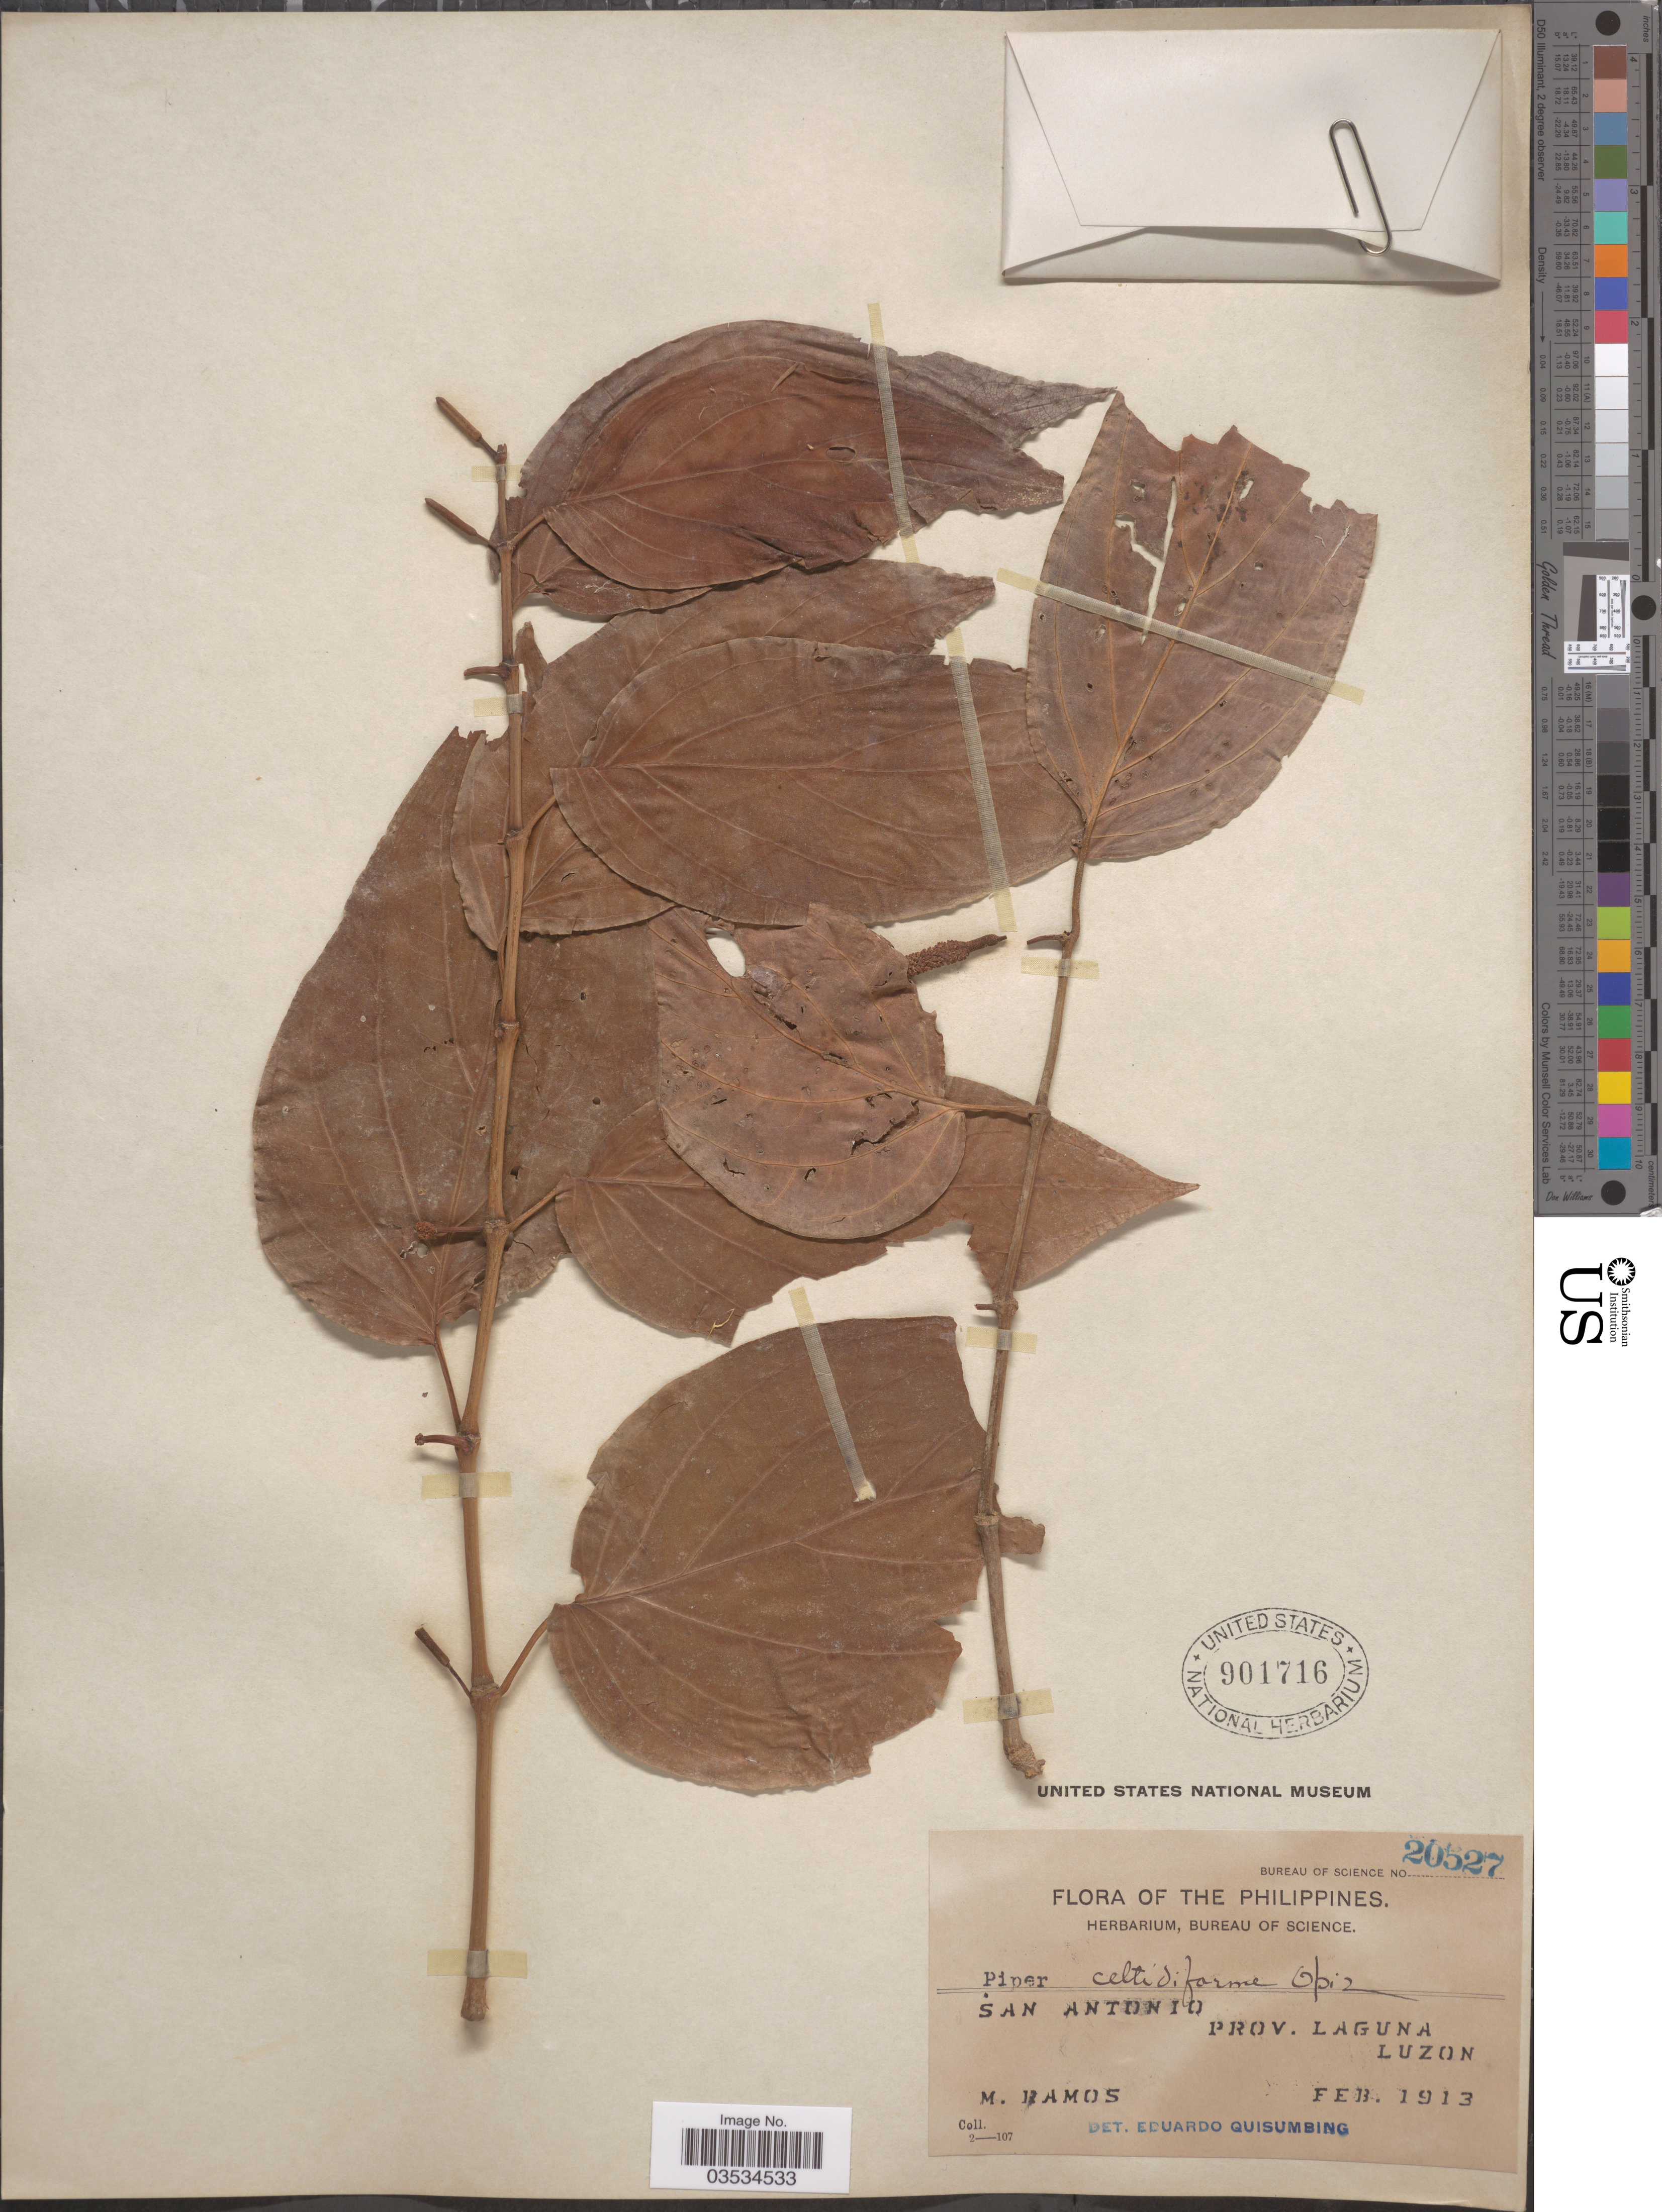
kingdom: Plantae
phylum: Tracheophyta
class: Magnoliopsida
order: Piperales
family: Piperaceae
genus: Piper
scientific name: Piper celtidiforme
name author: Opiz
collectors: M. Ramos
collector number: Bureau of Science 20527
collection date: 1913-02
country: Philippines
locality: San Antonio. Prov. Laguna. Luzon.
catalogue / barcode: US 901716